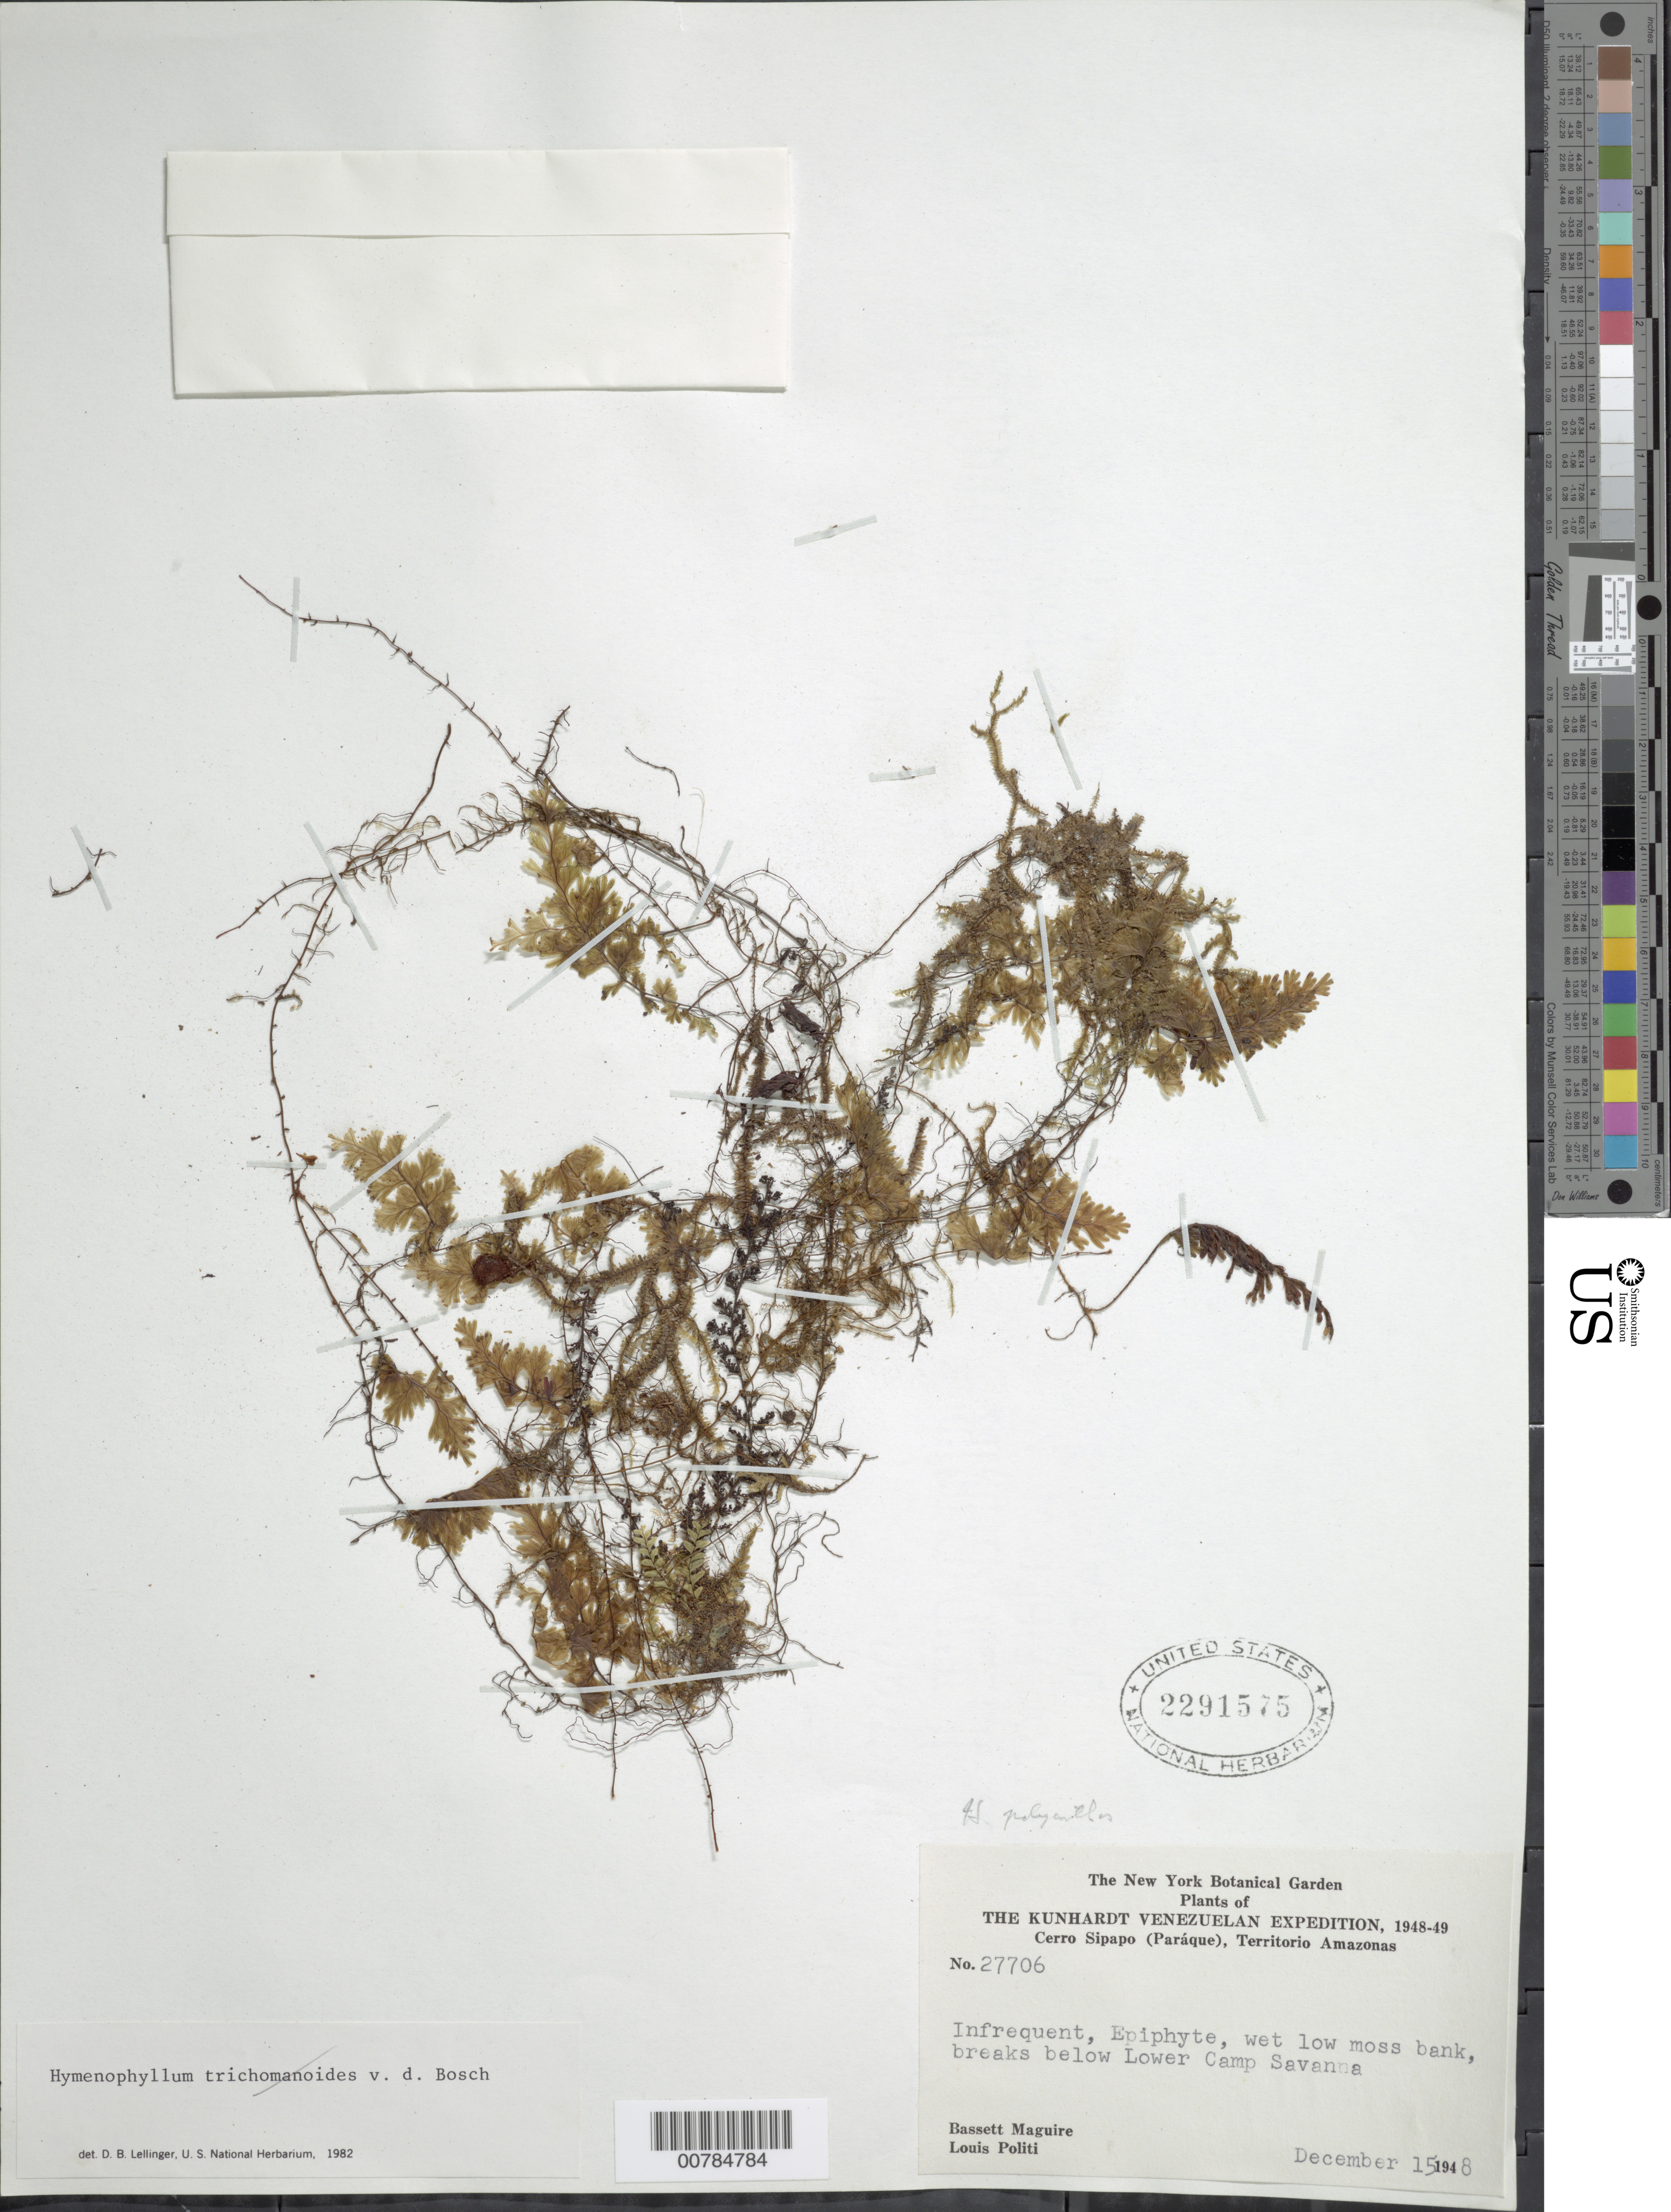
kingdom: Plantae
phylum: Tracheophyta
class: Polypodiopsida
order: Hymenophyllales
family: Hymenophyllaceae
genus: Hymenophyllum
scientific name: Hymenophyllum polyanthos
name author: (Sw.) Sw.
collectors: B. Maguire & L. Politi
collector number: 27706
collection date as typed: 15-Dec-48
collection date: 1948-12-15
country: Venezuela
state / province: Amazonas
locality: Cerro Sipapo (Paráque), Caño Negro; below lower Camp Savanna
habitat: Wet low moss bank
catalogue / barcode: US 2291575